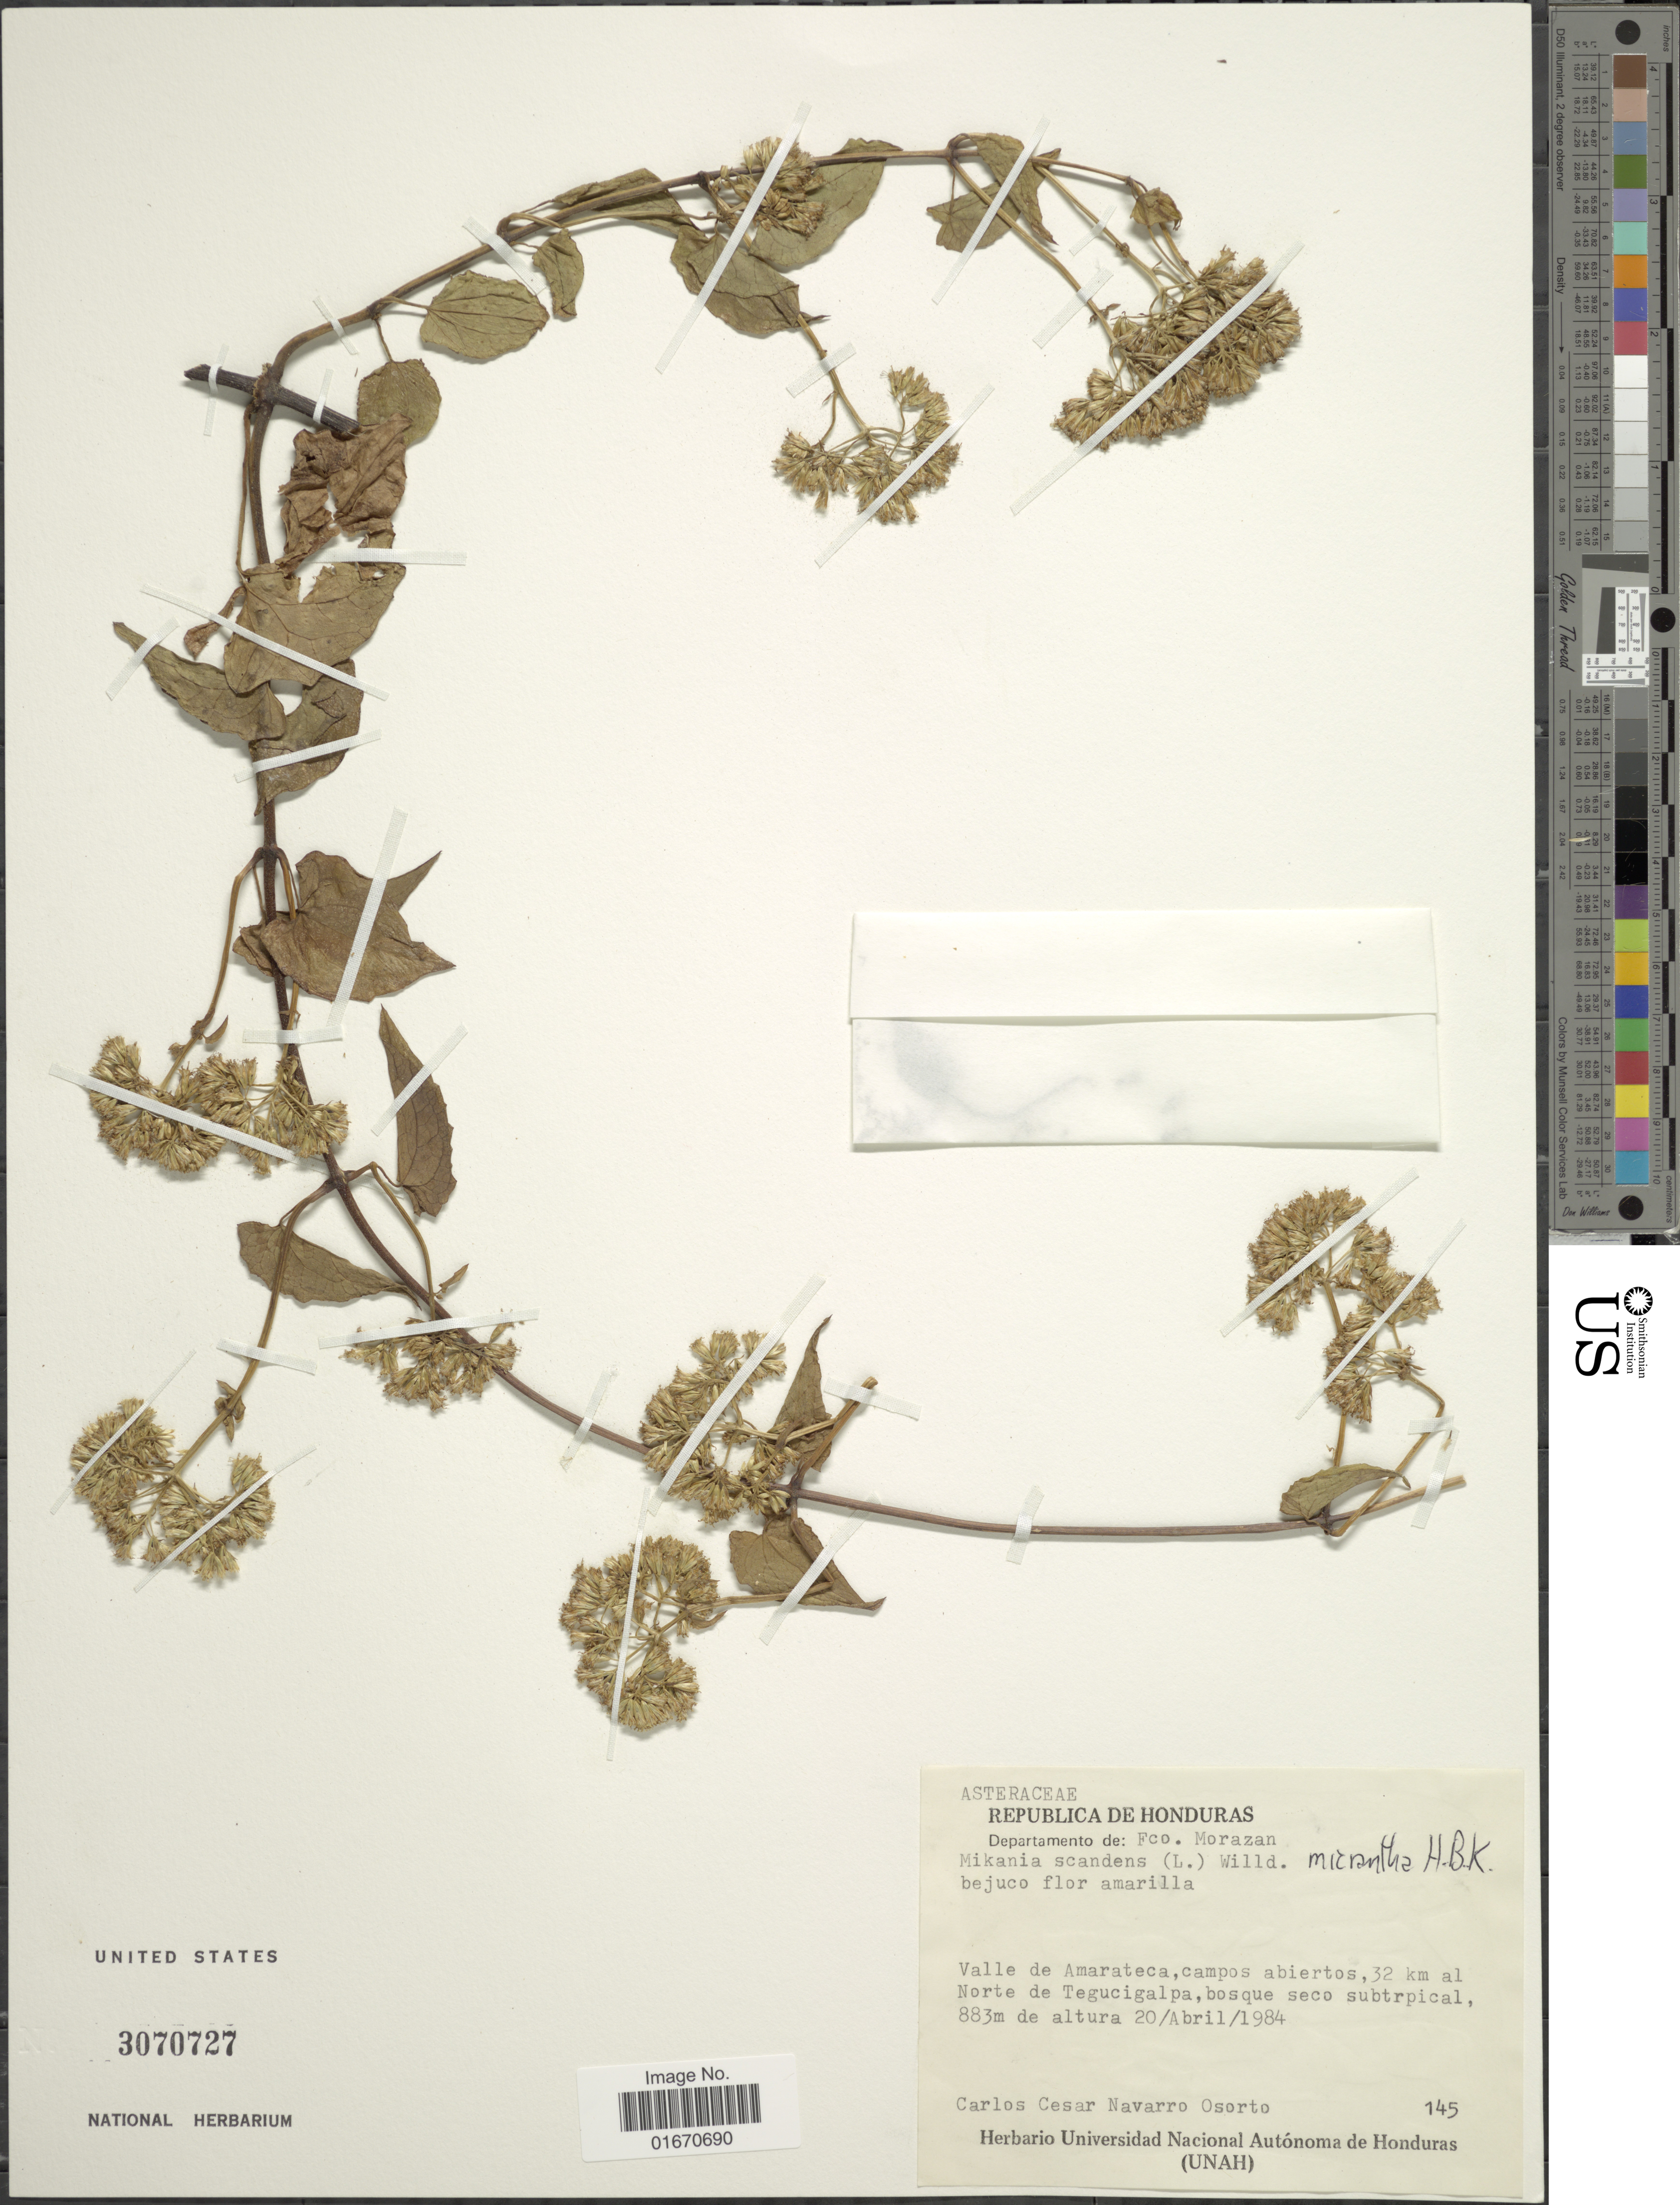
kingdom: Plantae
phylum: Tracheophyta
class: Magnoliopsida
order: Asterales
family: Asteraceae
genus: Mikania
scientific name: Mikania micrantha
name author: Kunth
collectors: C. Osorto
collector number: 145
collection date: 1984-04-20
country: Honduras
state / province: Fco. Morazán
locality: Republica de Honduras, Valle de Amarateca, 32 km al Norte de Tegucigalpa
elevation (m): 883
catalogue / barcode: US 3070727